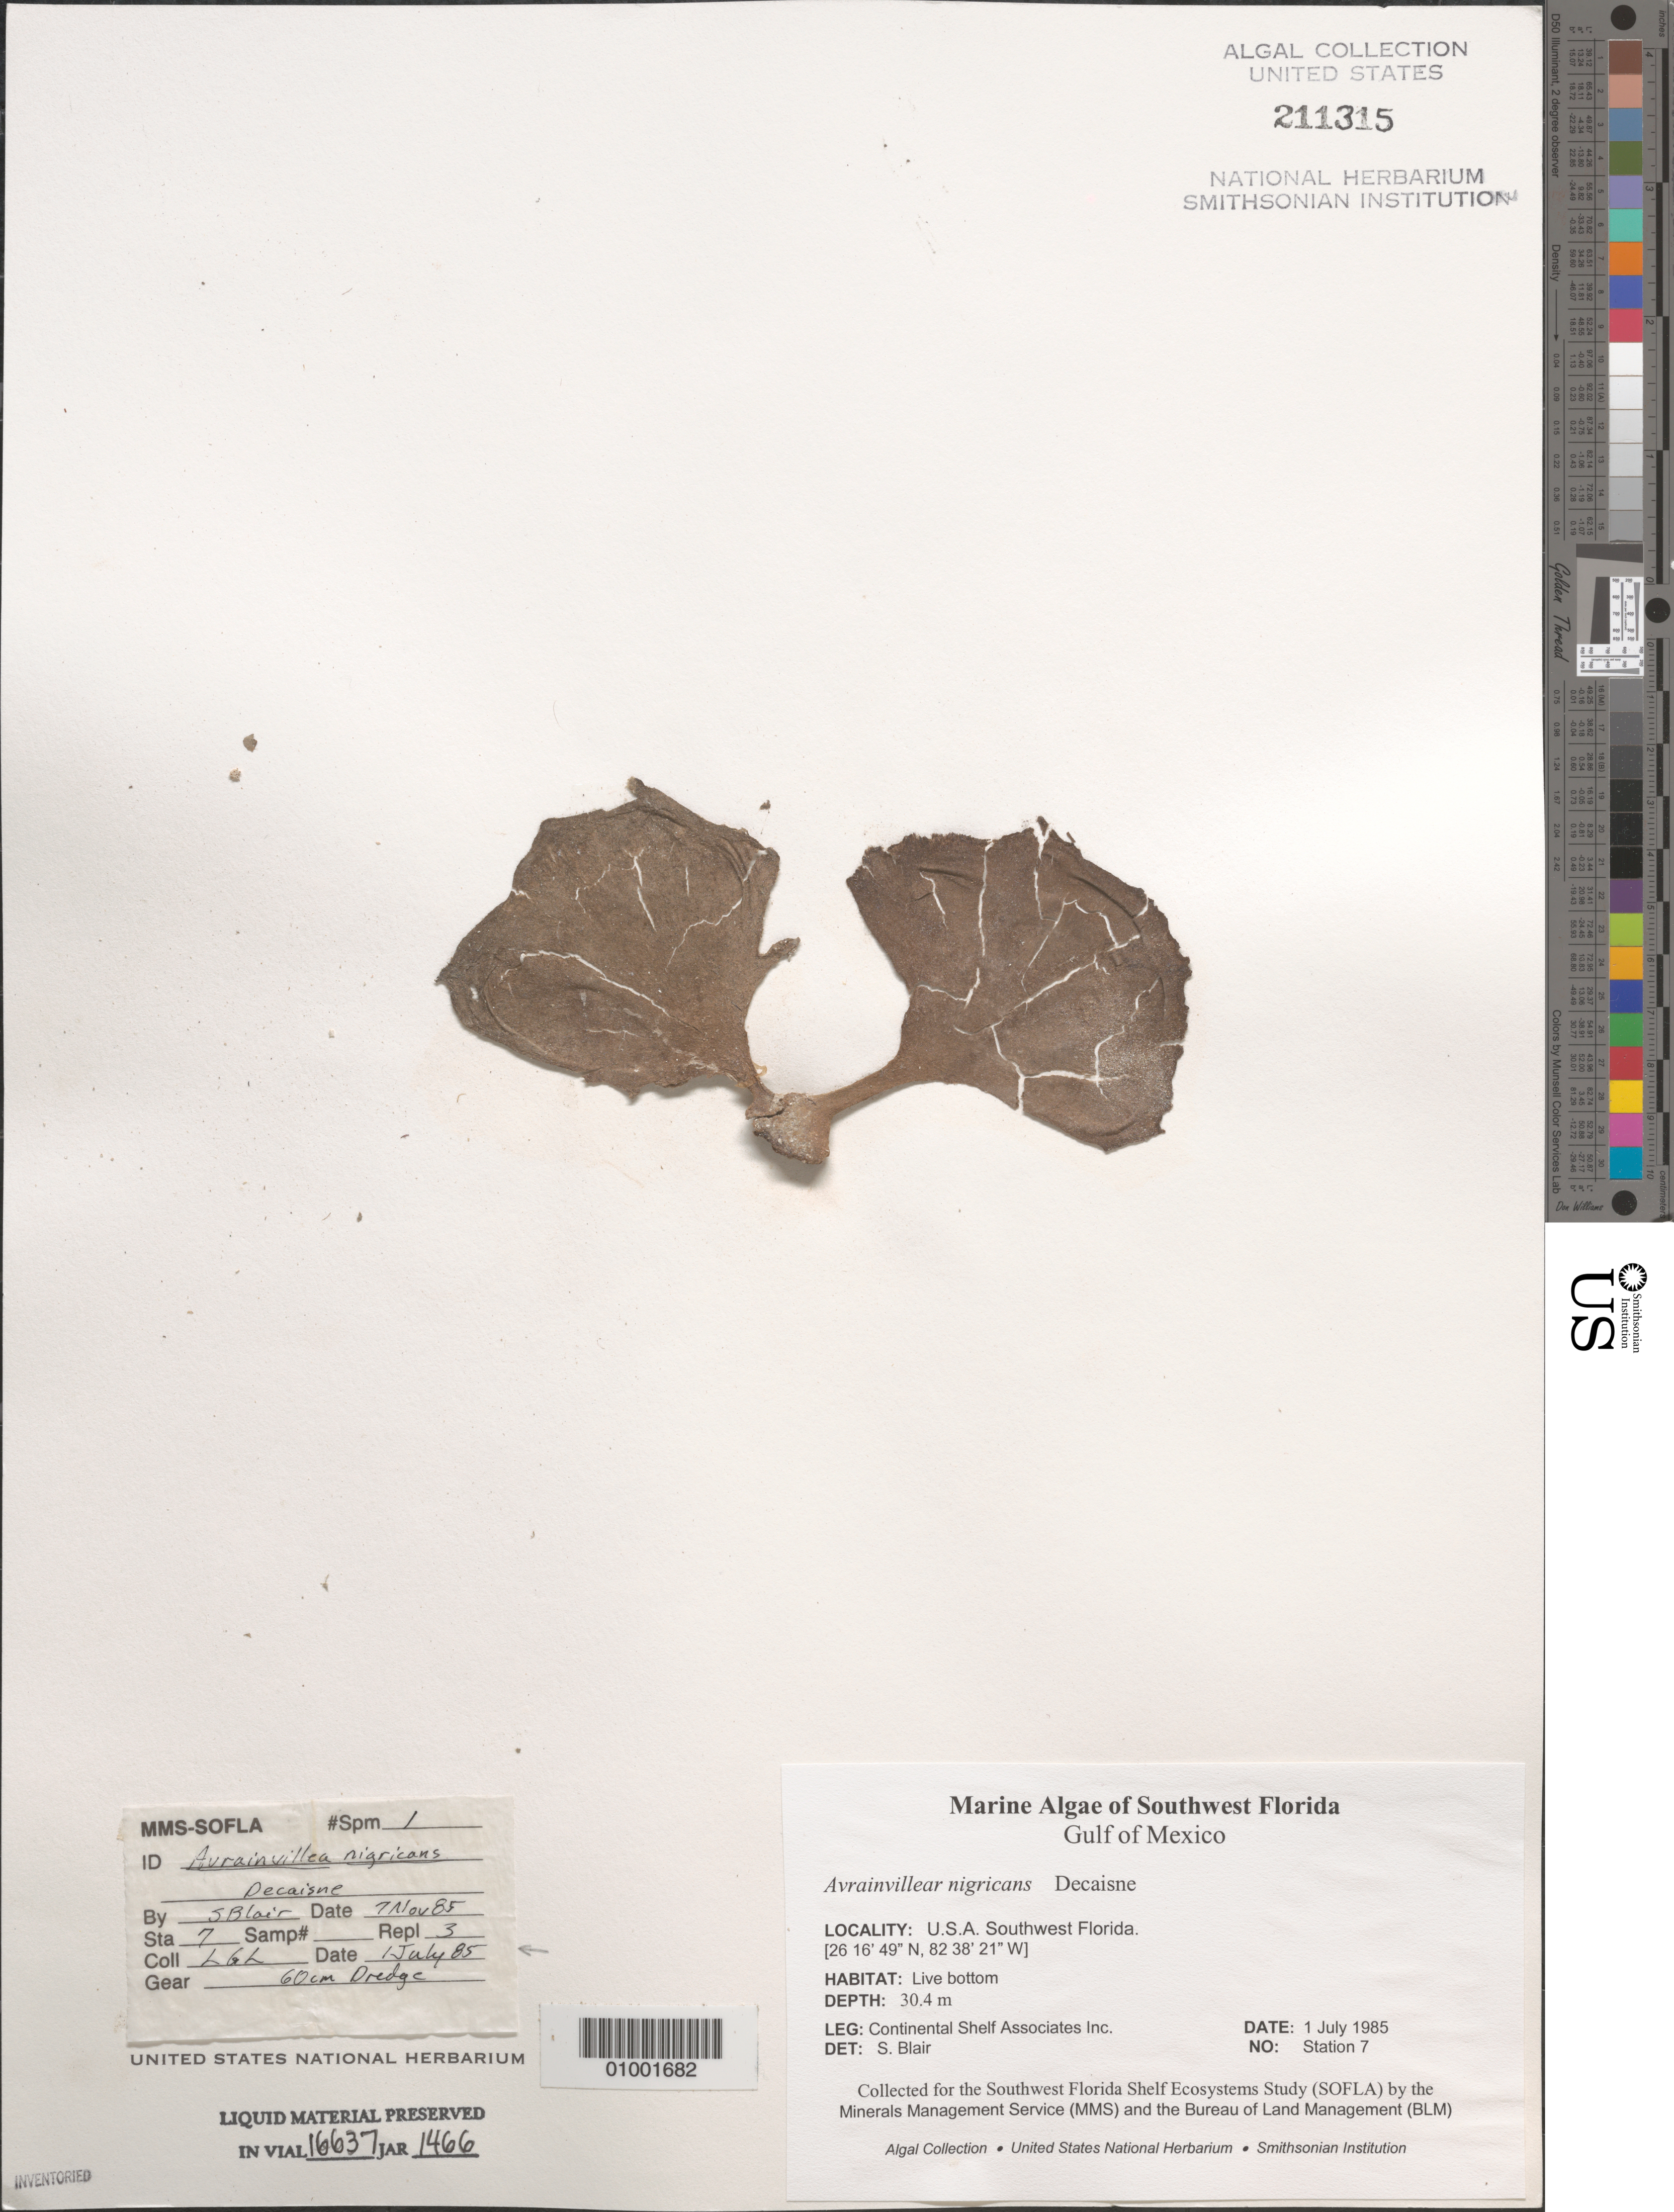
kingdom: Plantae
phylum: Chlorophyta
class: Ulvophyceae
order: Bryopsidales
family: Dichotomosiphonaceae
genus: Avrainvillea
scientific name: Avrainvillea nigricans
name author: Decne.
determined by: Blair, S. M.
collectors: Continental Shelf Associates Inc.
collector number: Station 7 Rep 3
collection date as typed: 01 Jul 1985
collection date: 1985-07-01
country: United States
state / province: Florida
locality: Gulf of Mexico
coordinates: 26 16'49"N, 82 38'21"W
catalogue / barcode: US 211315